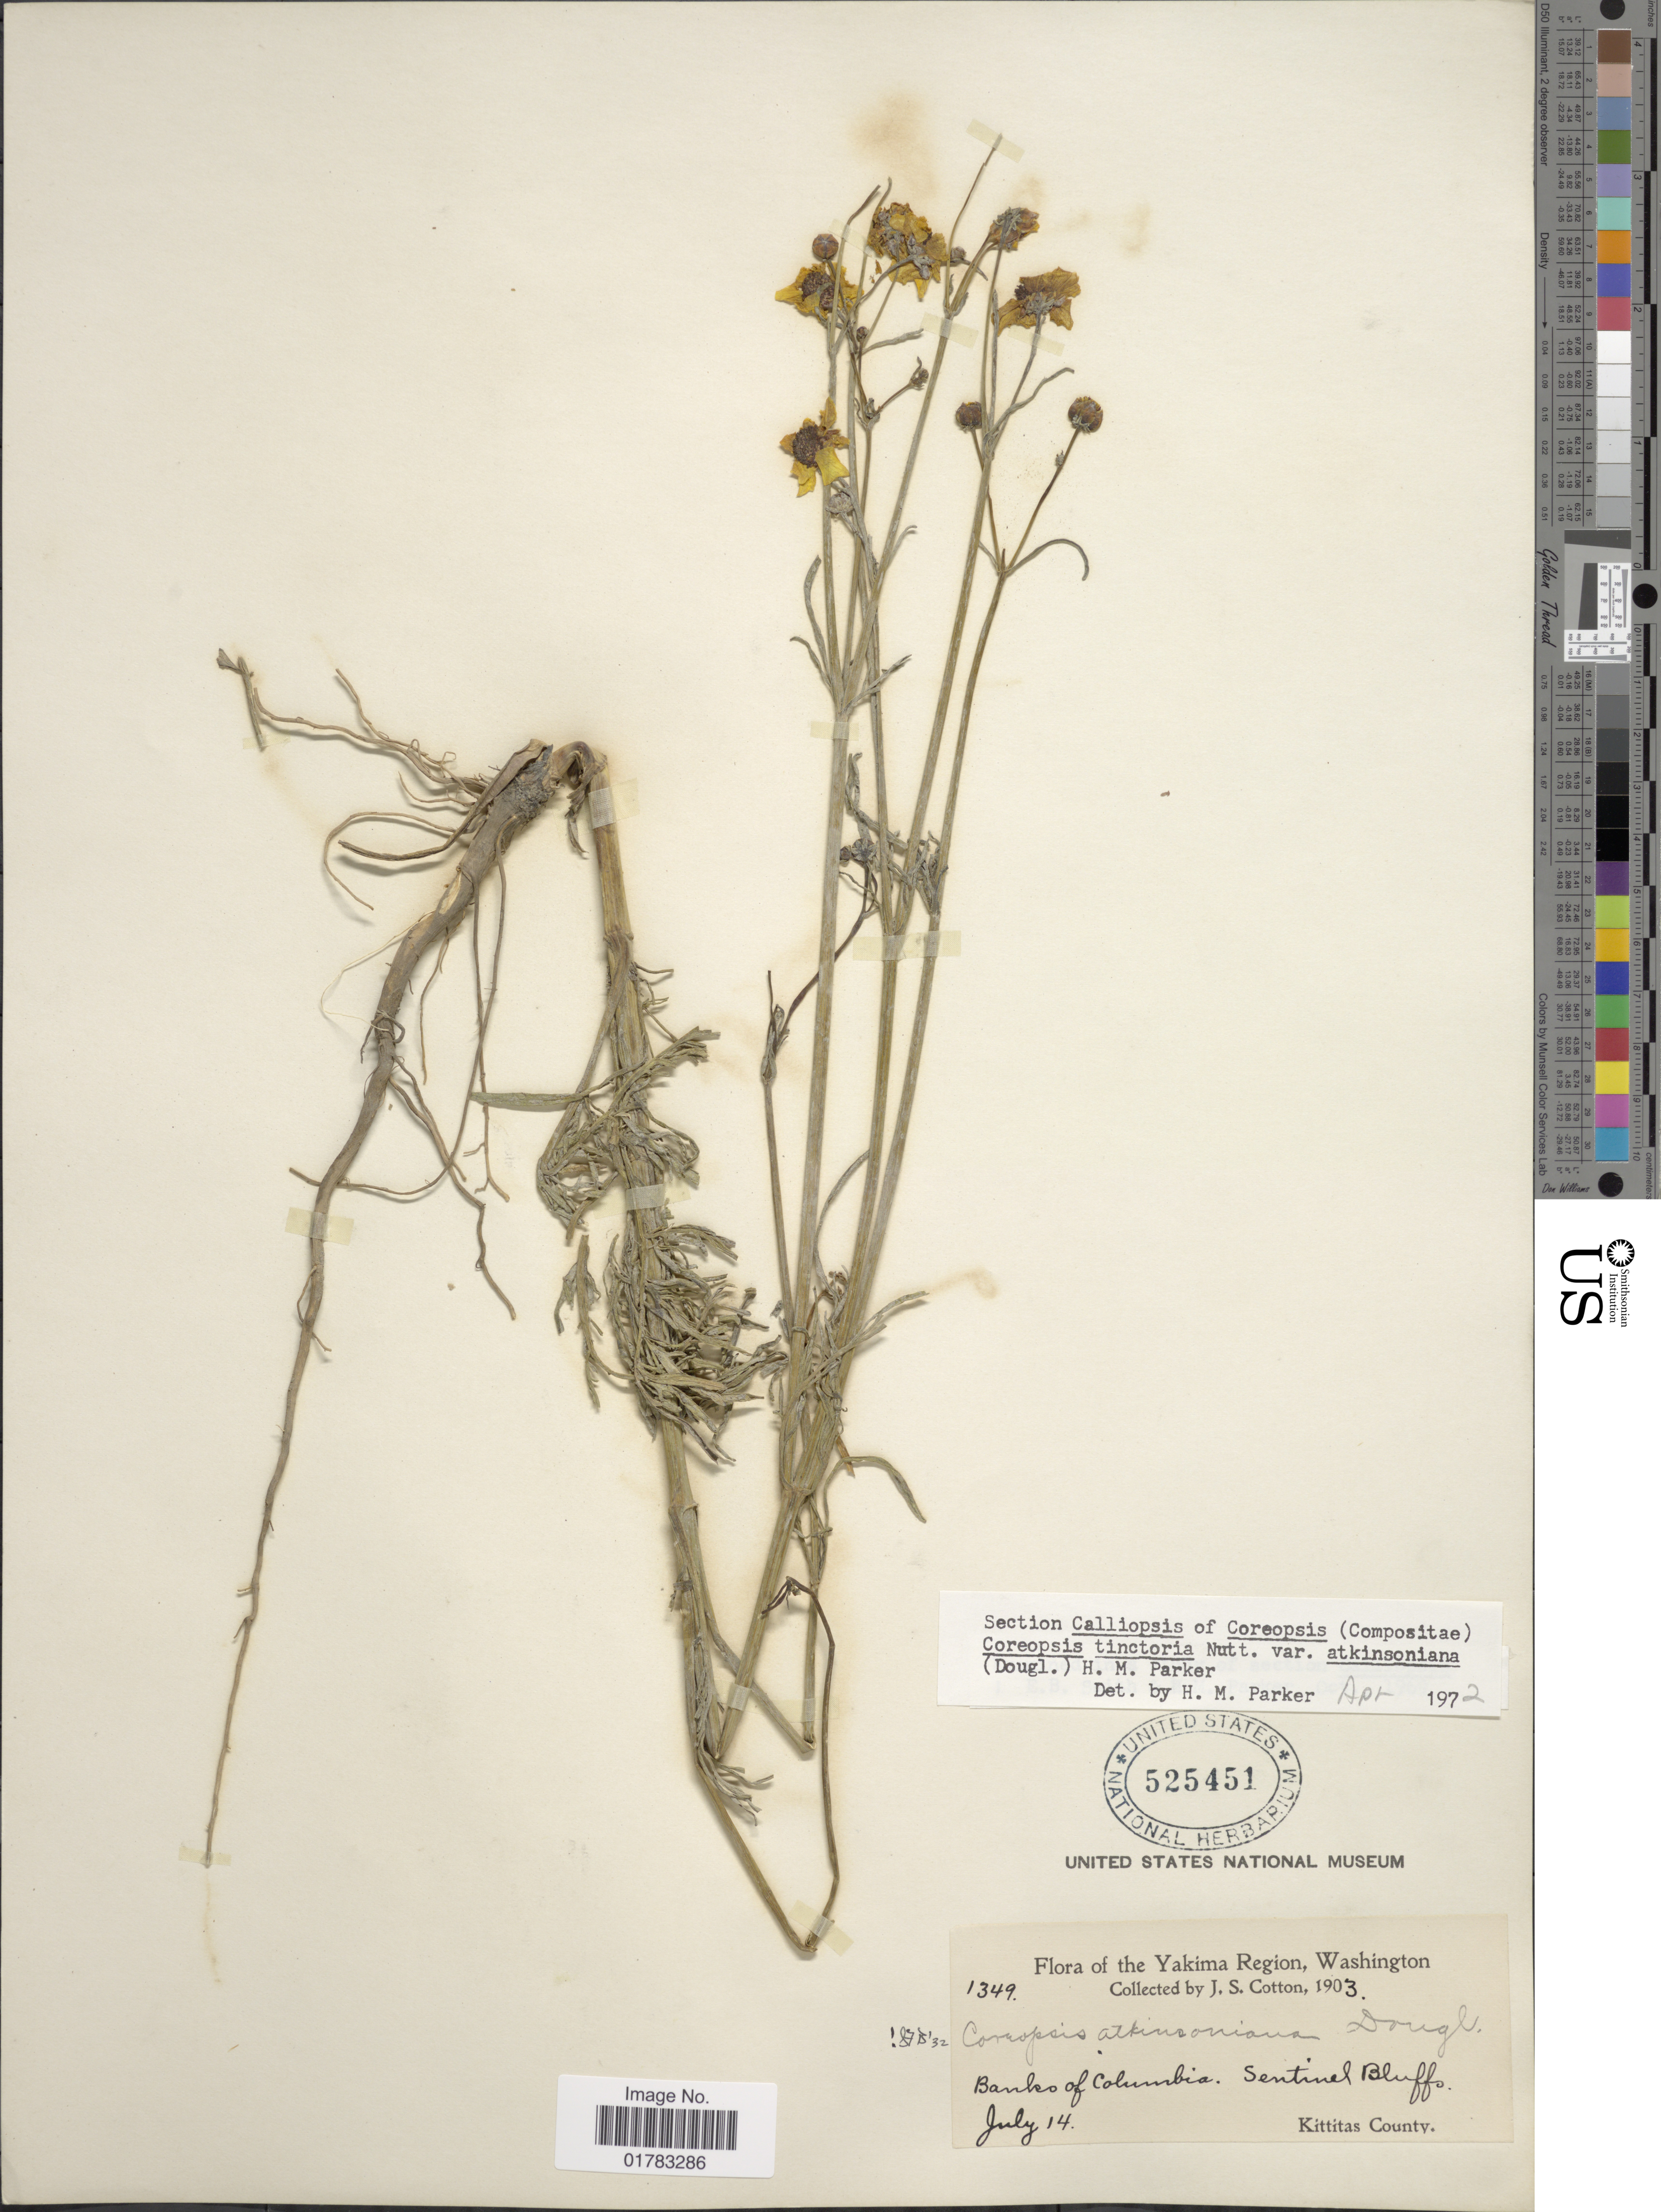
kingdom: Plantae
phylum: Tracheophyta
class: Magnoliopsida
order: Asterales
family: Asteraceae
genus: Coreopsis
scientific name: Coreopsis tinctoria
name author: Nutt.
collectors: J. S. Cotton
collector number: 1349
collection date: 1903-07-14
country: United States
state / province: Washington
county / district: Kittitas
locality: Yakima Region, Banks of Columbia, Snetinel Bluffs, Kittitas County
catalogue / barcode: US 525451